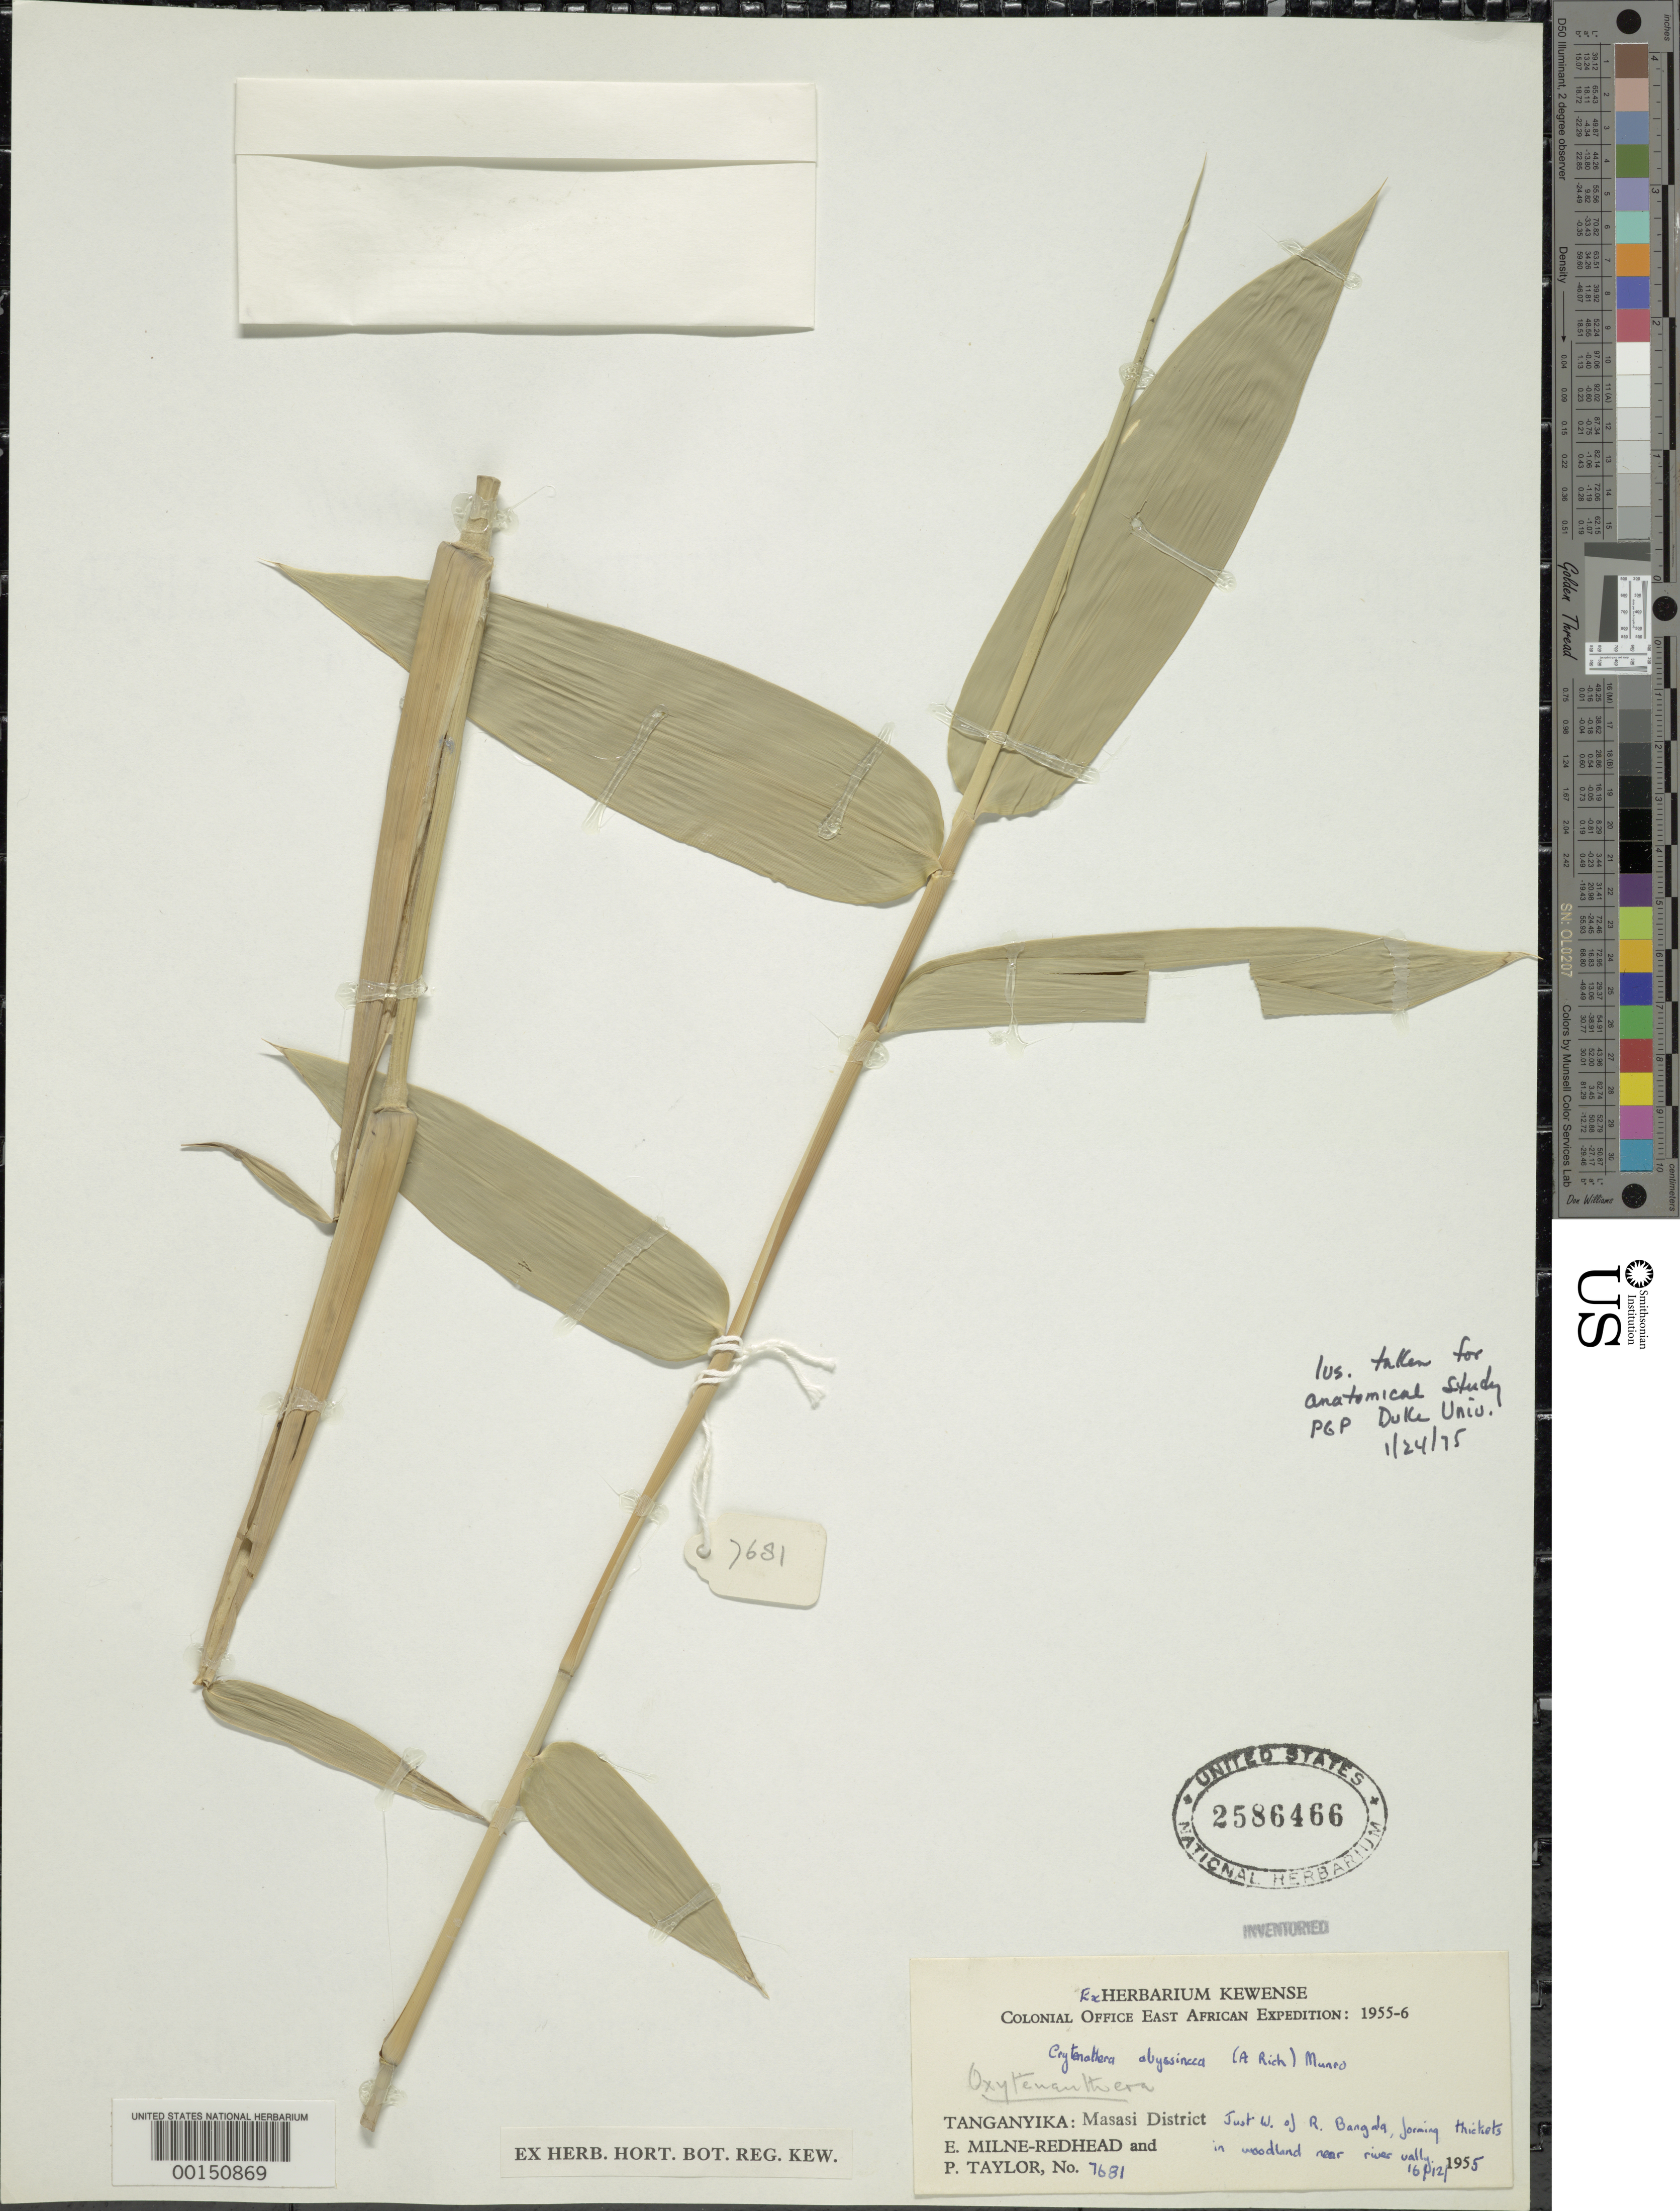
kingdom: Plantae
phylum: Tracheophyta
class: Liliopsida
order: Poales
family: Poaceae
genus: Oxytenanthera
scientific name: Oxytenanthera abyssinica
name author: (A. Rich.) Munro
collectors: E. W. Milne-Redhead & P. G. Taylor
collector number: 7681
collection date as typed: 16 Dec 1955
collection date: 1955-12-16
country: Tanzania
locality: Masasi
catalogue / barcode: US 2586466